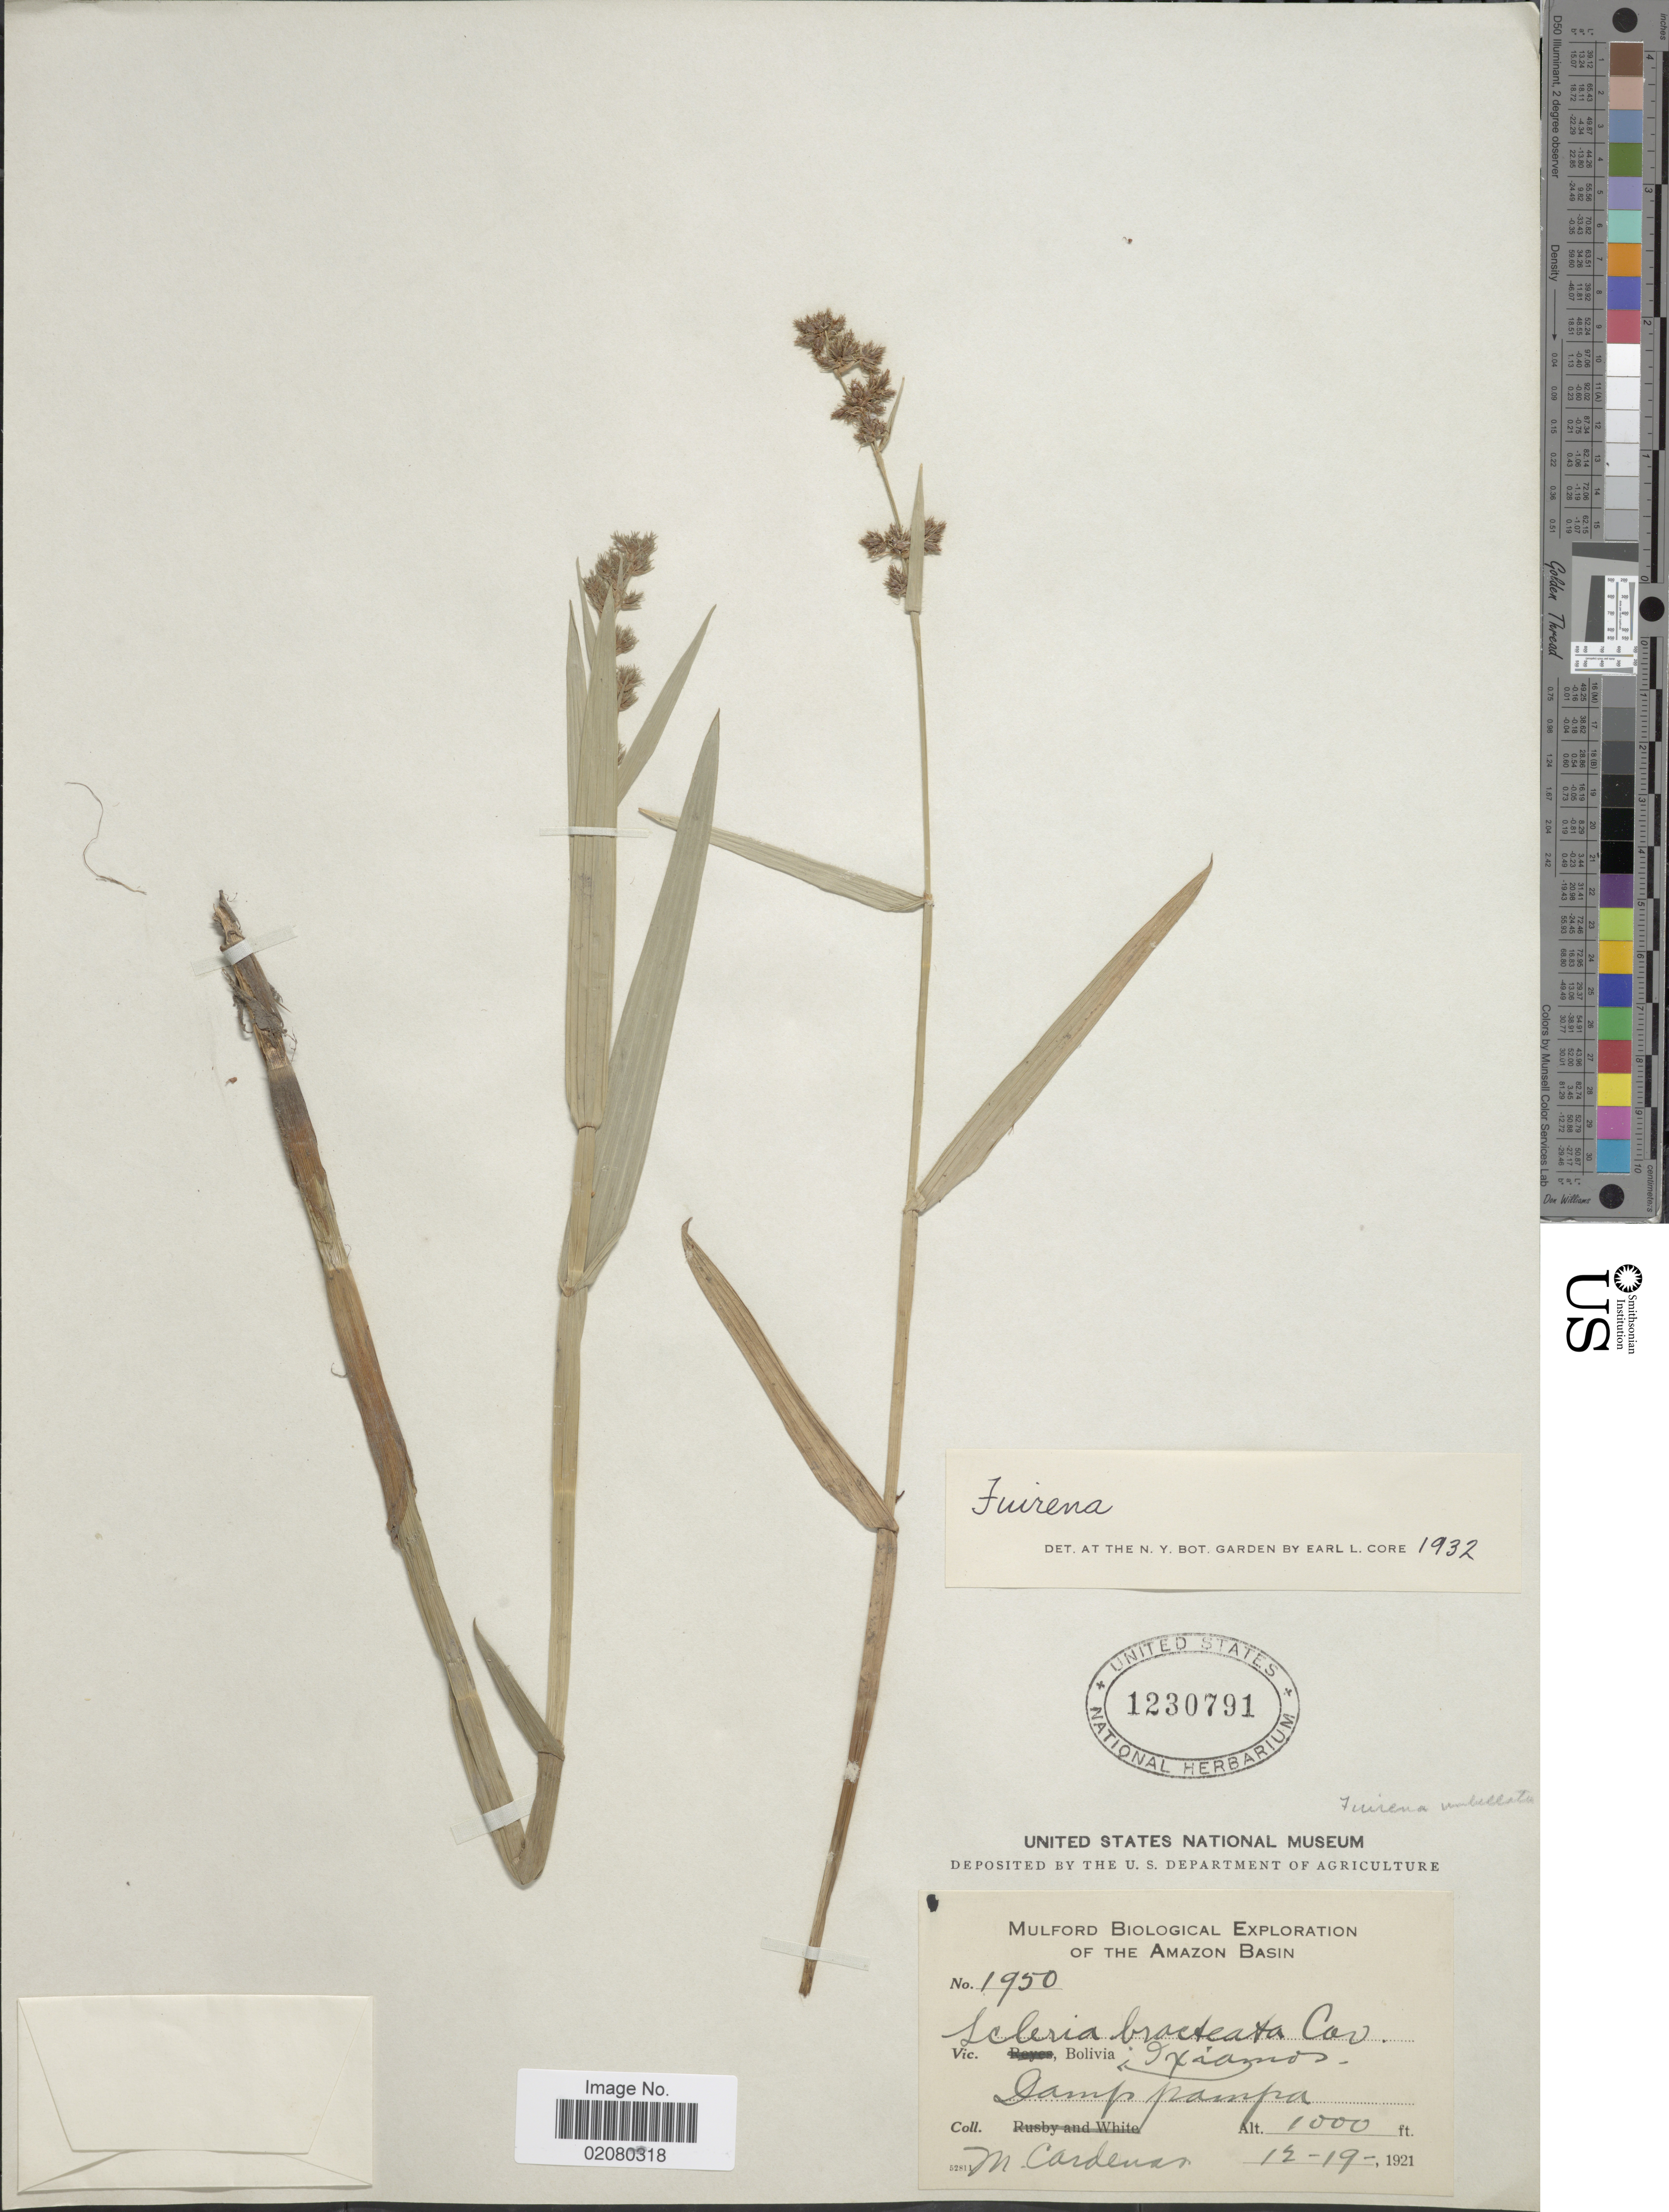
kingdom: Plantae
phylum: Tracheophyta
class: Liliopsida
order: Poales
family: Cyperaceae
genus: Fuirena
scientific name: Fuirena umbellata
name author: Rottb.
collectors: M. Cárdenas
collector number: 1950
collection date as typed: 12-19-1921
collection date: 1921-12-19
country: Bolivia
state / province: La Paz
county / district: Iturralde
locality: Ixiamas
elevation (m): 305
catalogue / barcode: US 1230791